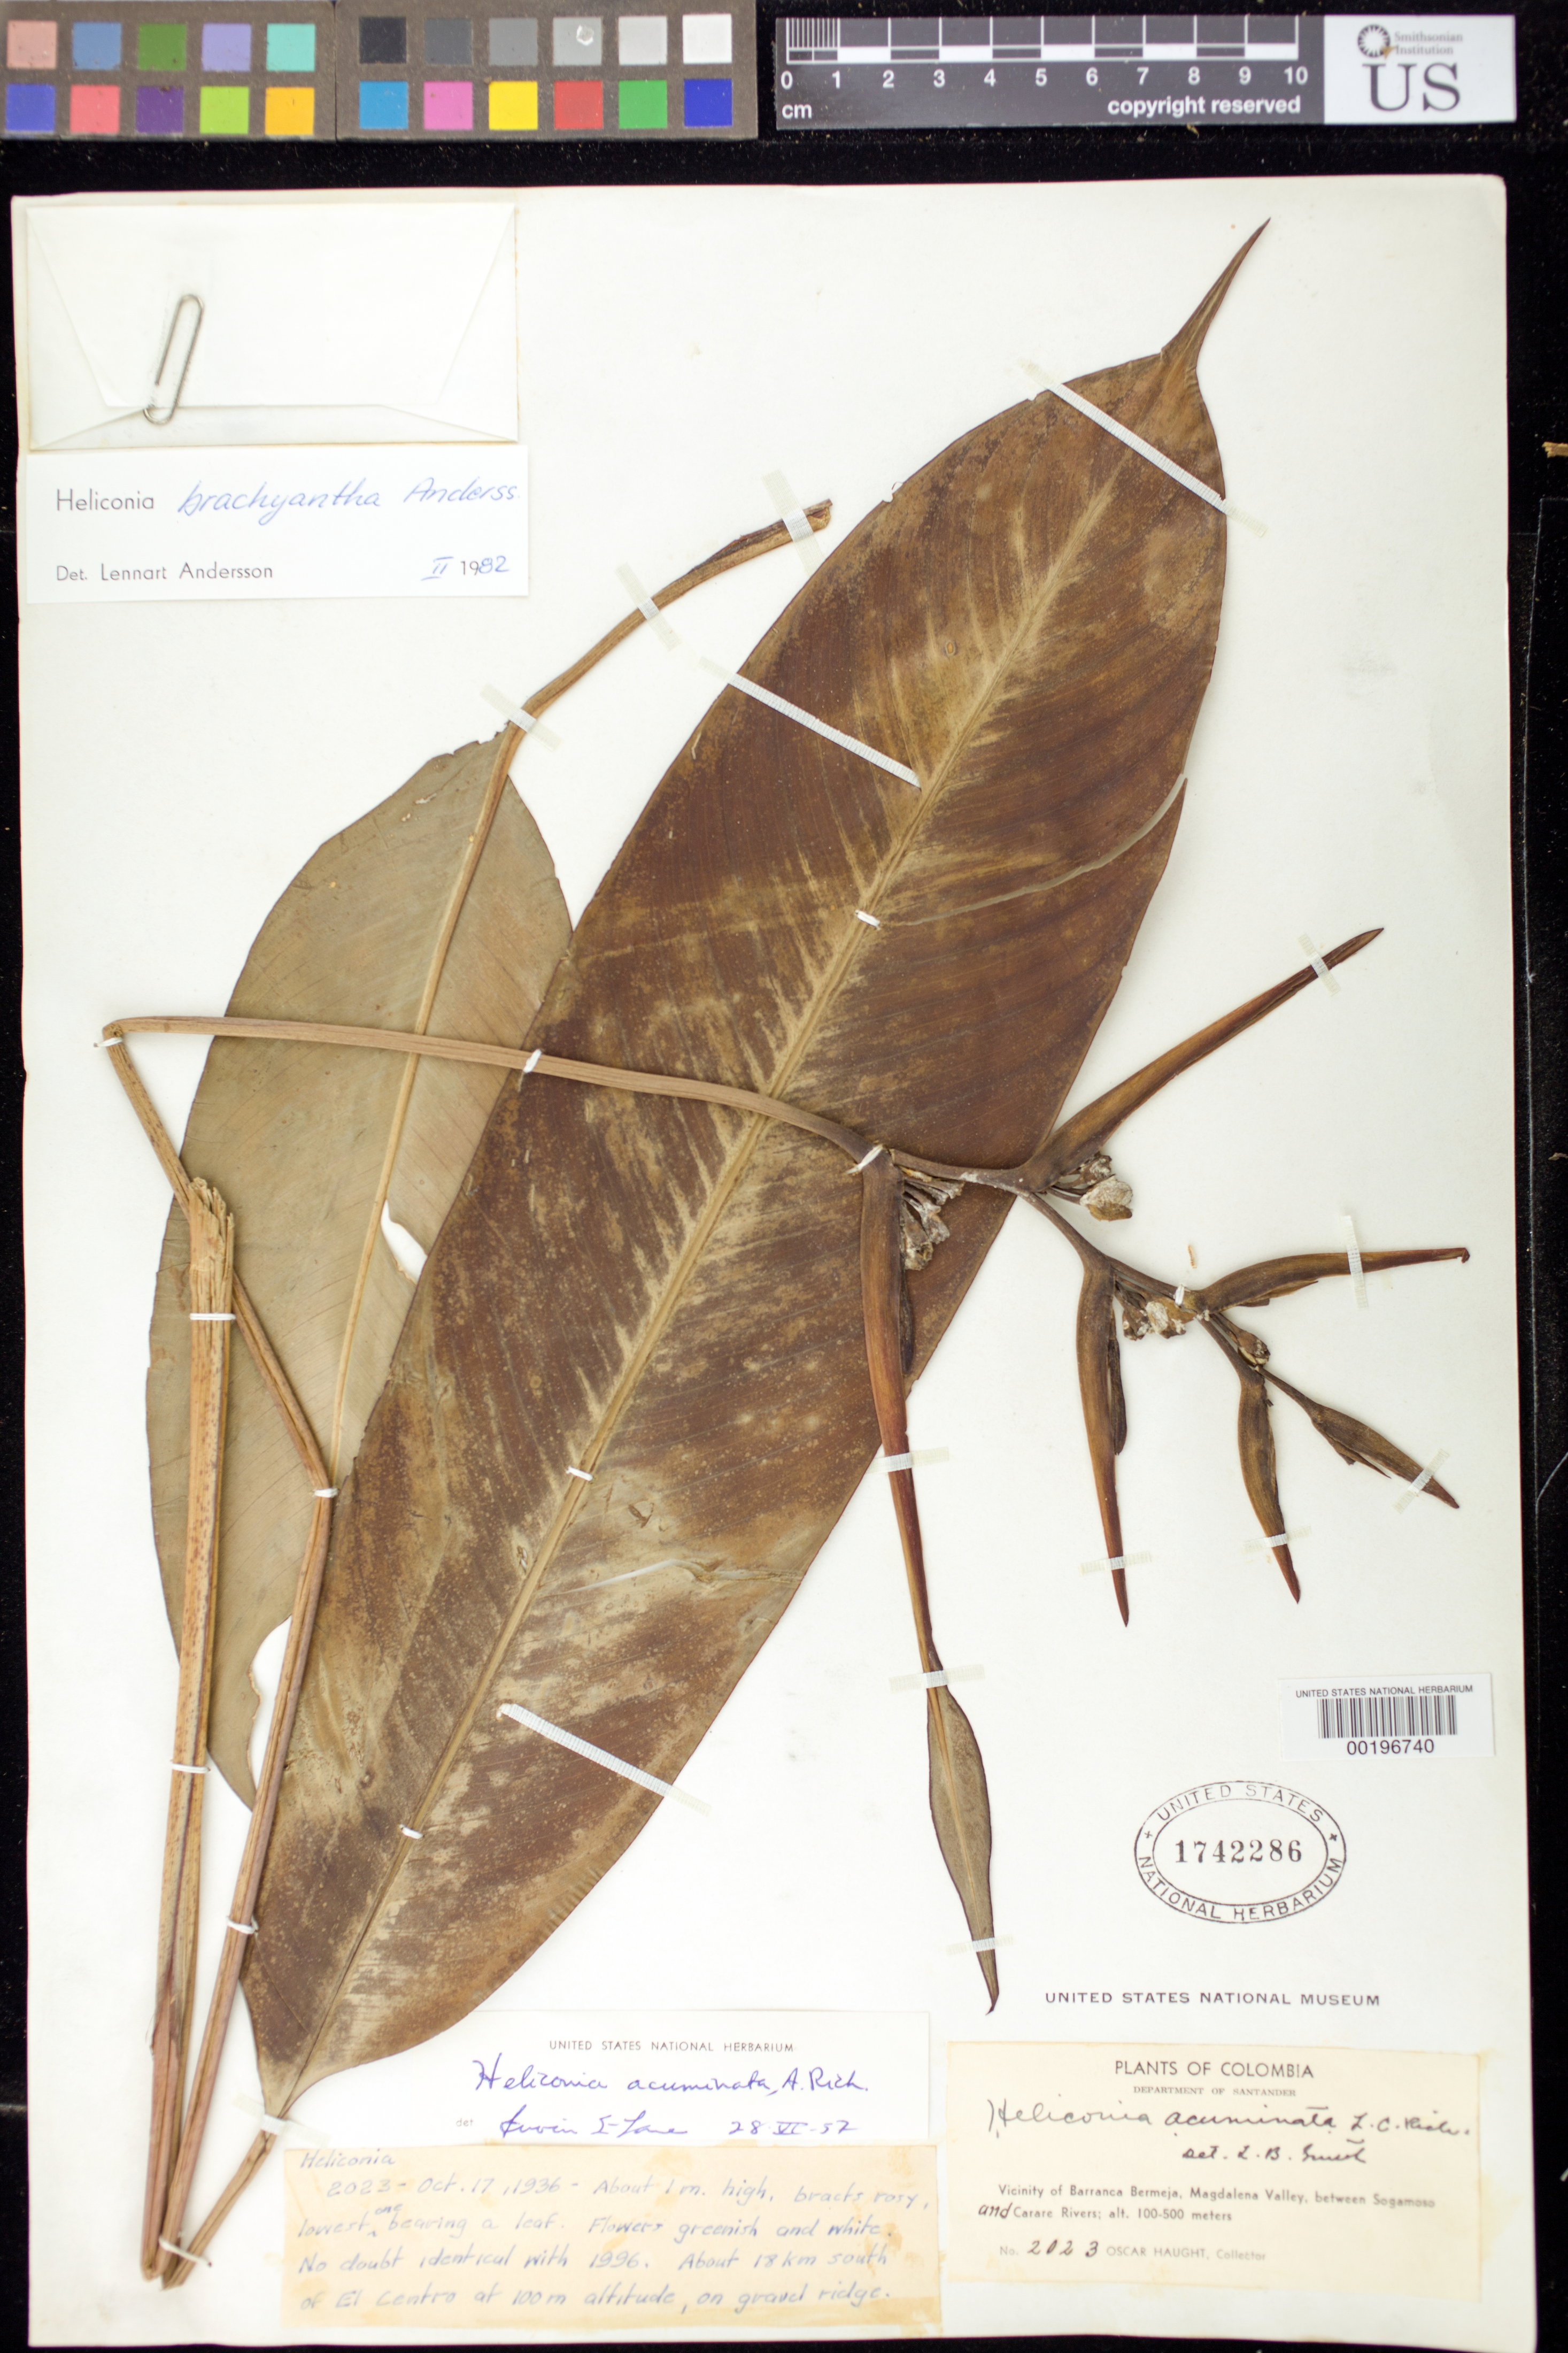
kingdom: Plantae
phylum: Tracheophyta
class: Liliopsida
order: Zingiberales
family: Heliconiaceae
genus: Heliconia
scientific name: Heliconia brachyantha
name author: L. Andersson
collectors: O. L. Haught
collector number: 2023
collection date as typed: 17 Oct 1936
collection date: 1936-10-17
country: Colombia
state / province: Santander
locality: Vicinity of Barrancabermeja, Magdalena Valley, between Sogamoso and Carare Rivers, about 16 km S of El Centro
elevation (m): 100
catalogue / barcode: US 1742286